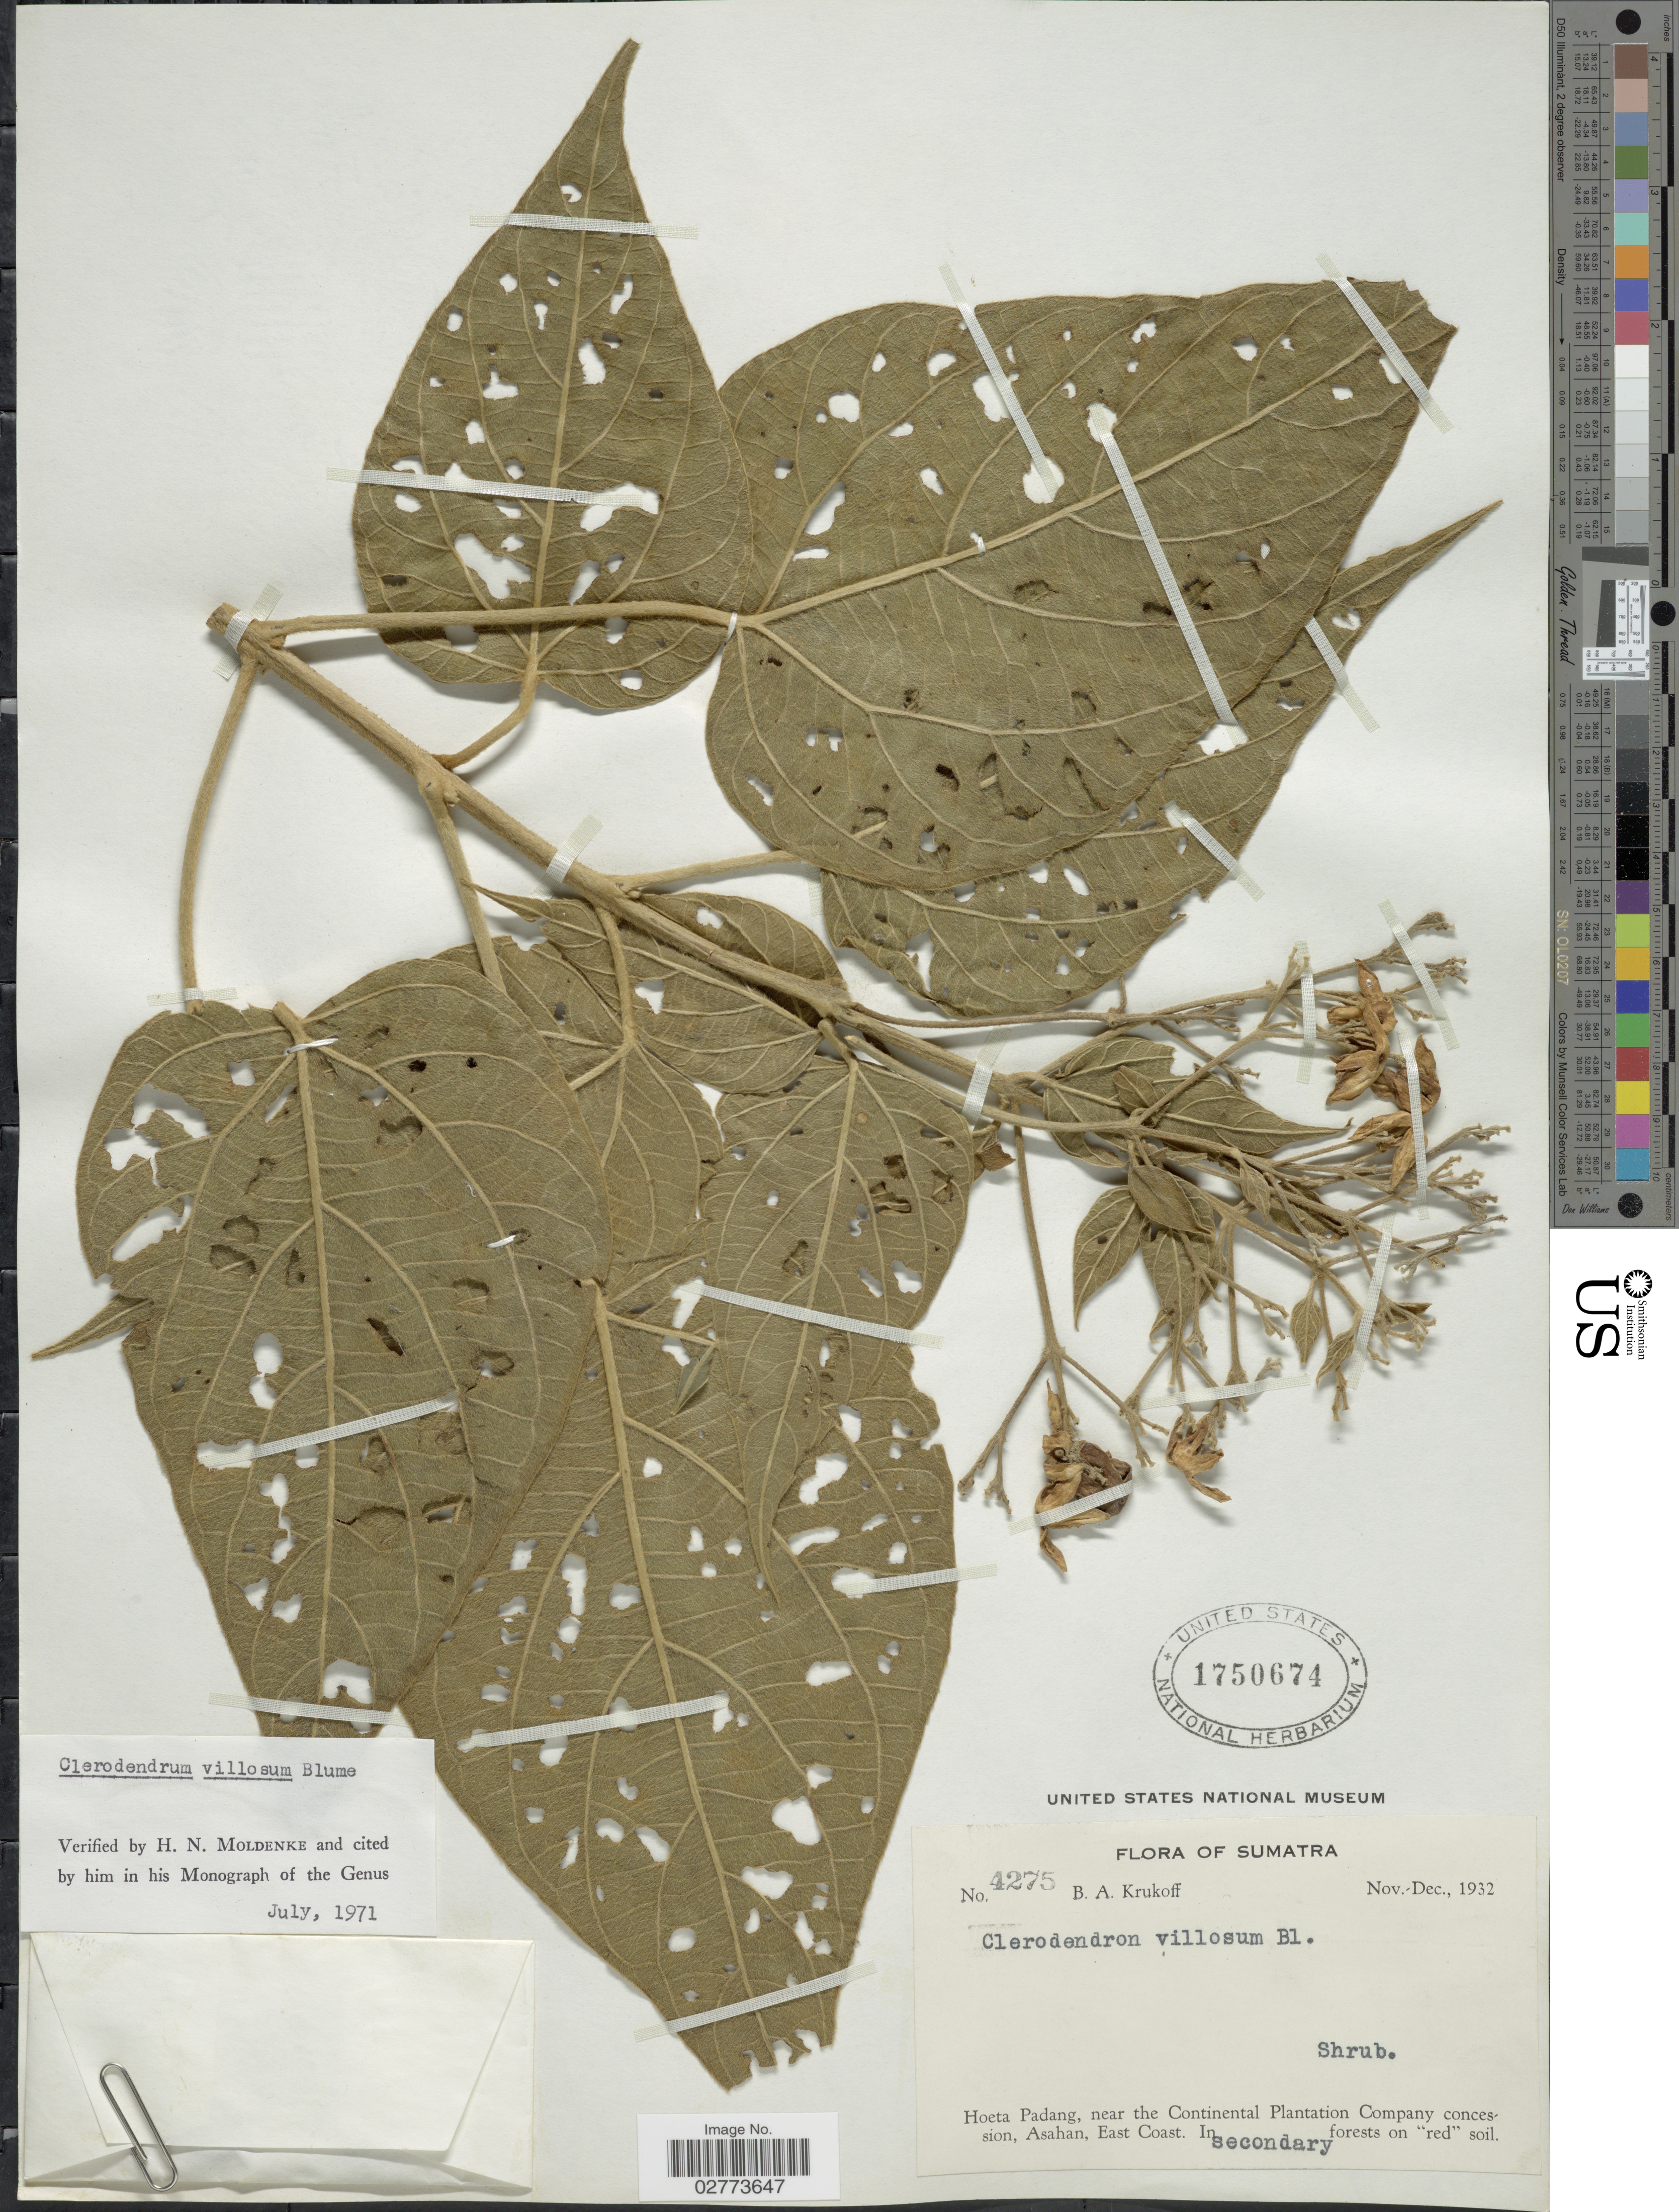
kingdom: Plantae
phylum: Tracheophyta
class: Magnoliopsida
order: Lamiales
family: Lamiaceae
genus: Clerodendrum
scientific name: Clerodendrum villosum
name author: Blume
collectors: B. A. Krukoff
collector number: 4275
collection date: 1932-11/1932-12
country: Indonesia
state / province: Sumatra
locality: Hoeta Padang, near the Continental Plantation Company concession, Asahan, East Coast. In secondary forests on "red" soil.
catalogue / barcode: US 1750674